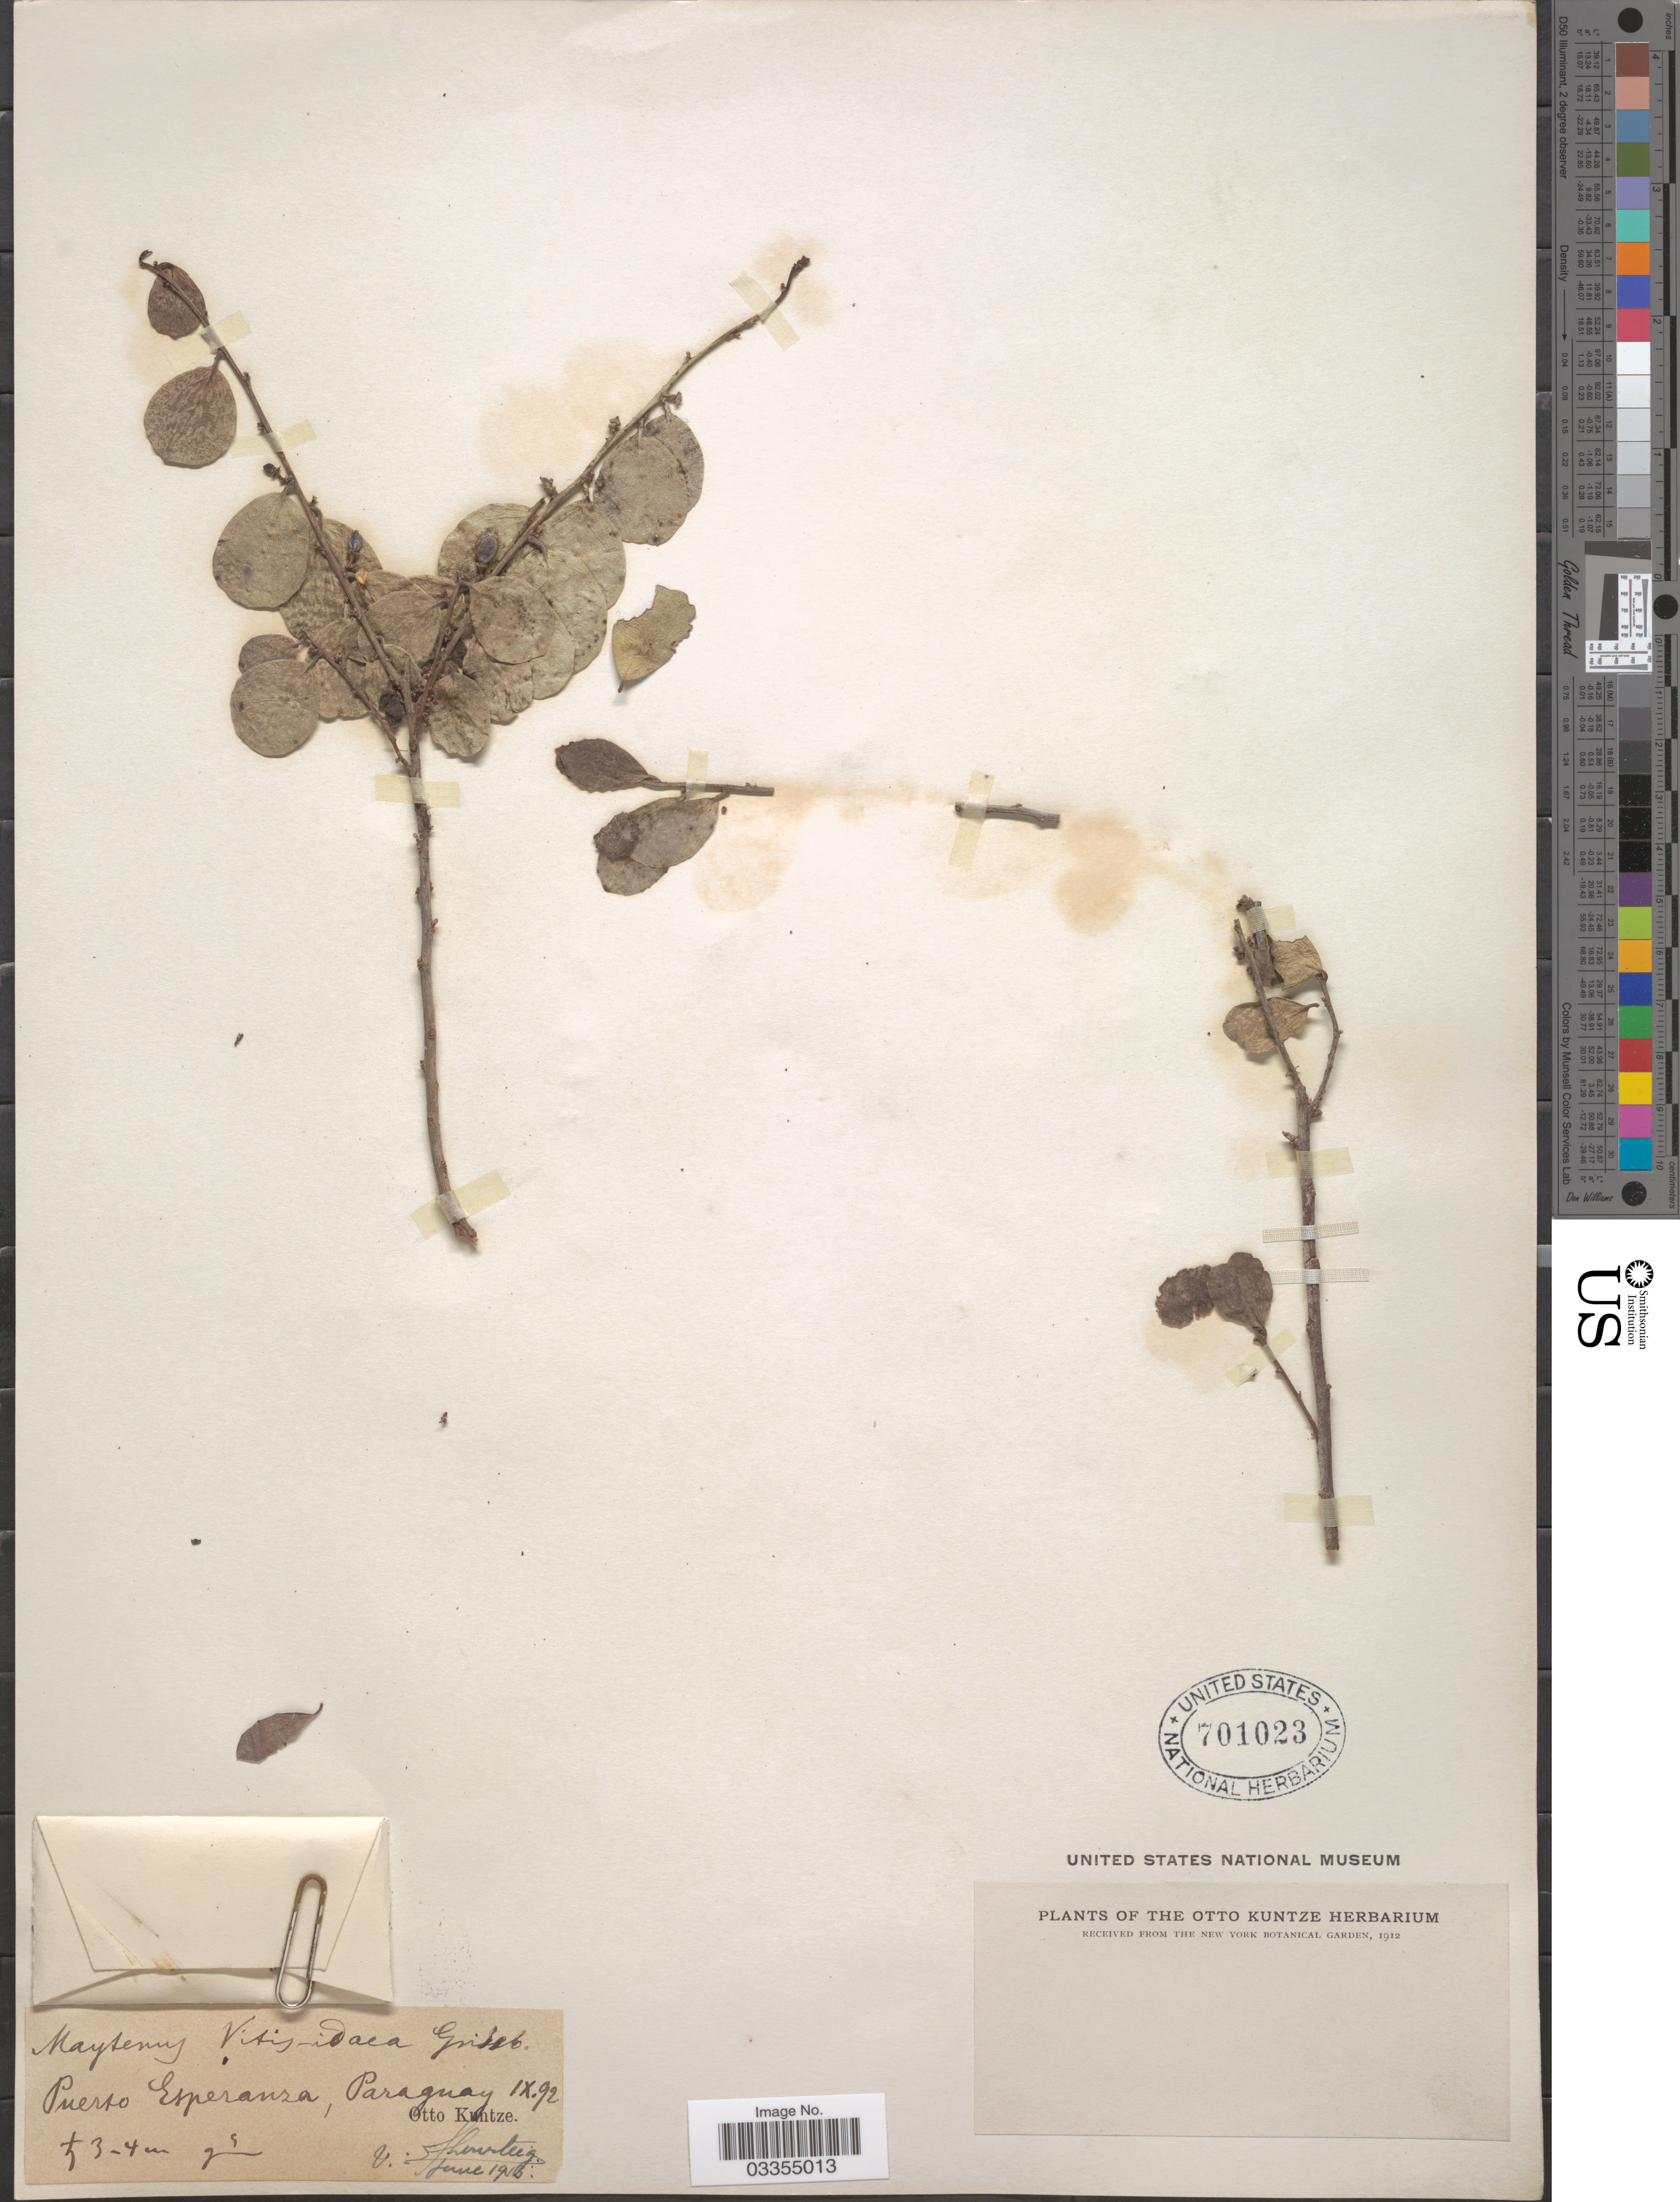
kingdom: Plantae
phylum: Tracheophyta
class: Magnoliopsida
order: Celastrales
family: Celastraceae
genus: Tricerma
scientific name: Tricerma vitis-idaeum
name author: (Griseb.) Lundell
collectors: C.E.O. Kuntze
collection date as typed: Transcribed d/m/y: /9/92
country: Paraguay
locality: Puerto Esperanza.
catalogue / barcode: US 701023